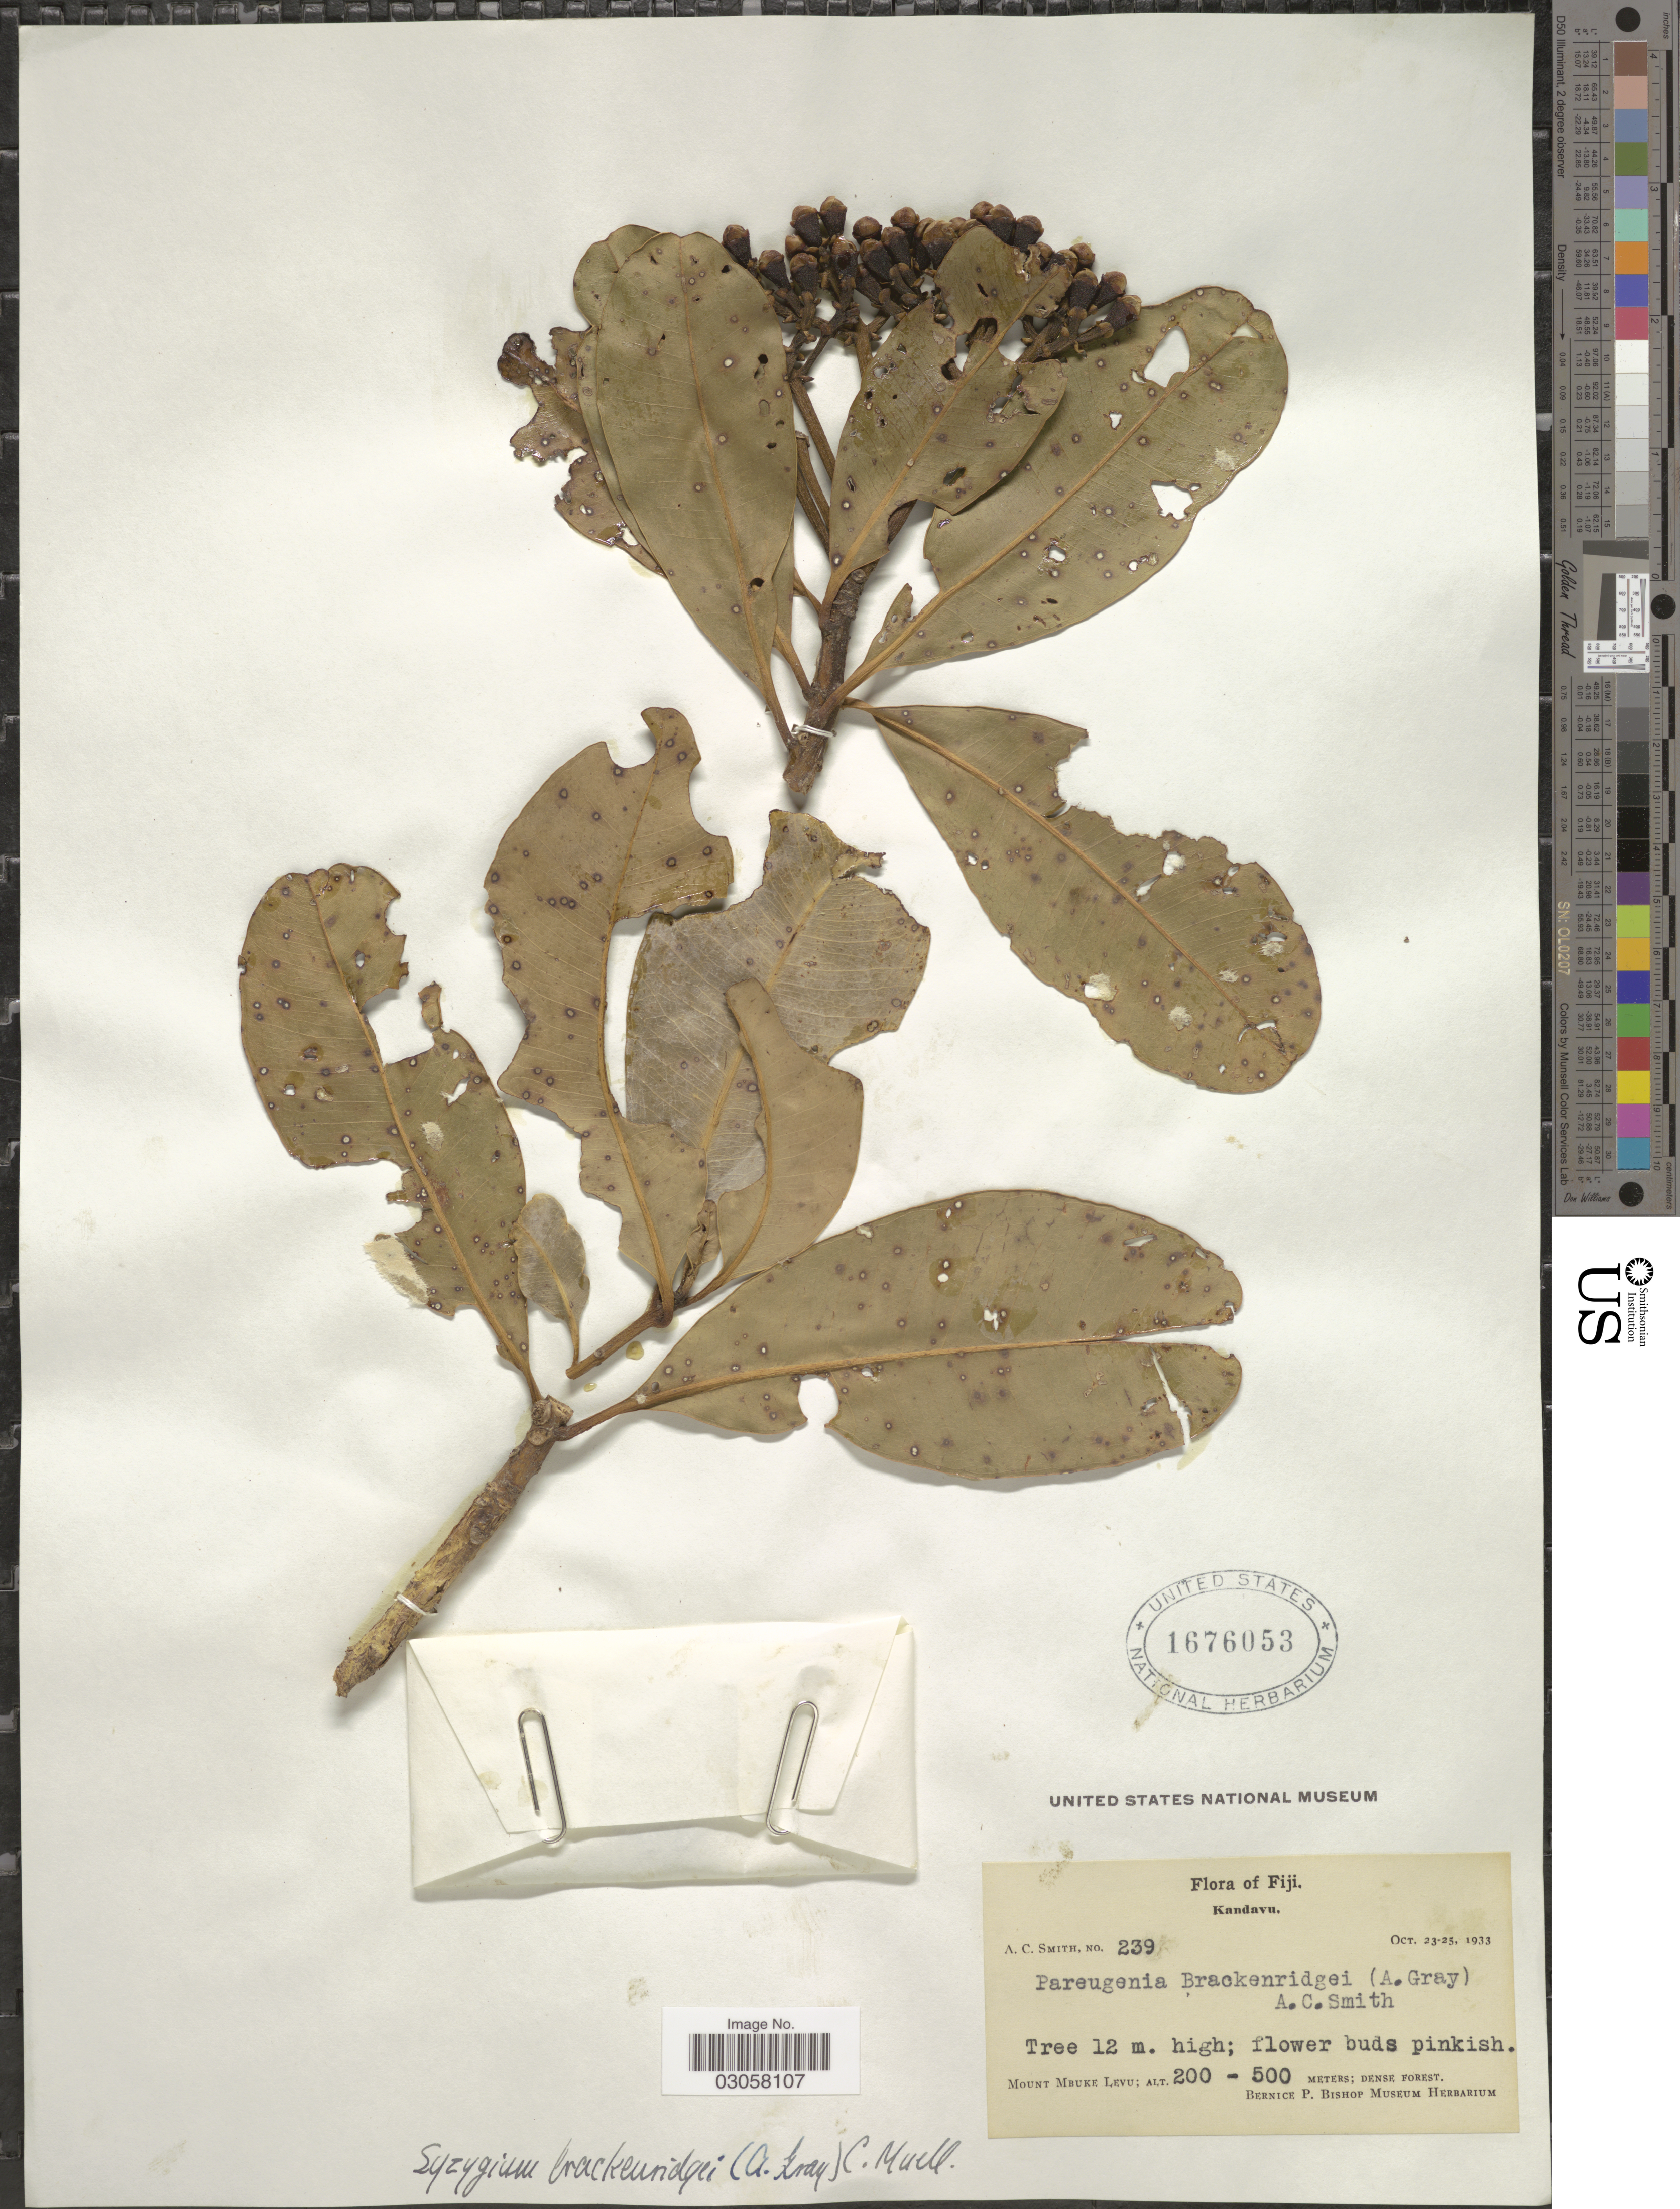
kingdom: Plantae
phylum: Tracheophyta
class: Magnoliopsida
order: Myrtales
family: Myrtaceae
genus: Syzygium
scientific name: Syzygium brackenridgei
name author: (A. Gray) Müll. Stuttg.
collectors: A. C. Smith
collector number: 239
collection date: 1933-10-23/1933-10-25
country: Fiji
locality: Kandavu. Mount Mbuke Levu.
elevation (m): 200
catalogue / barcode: US 1676053